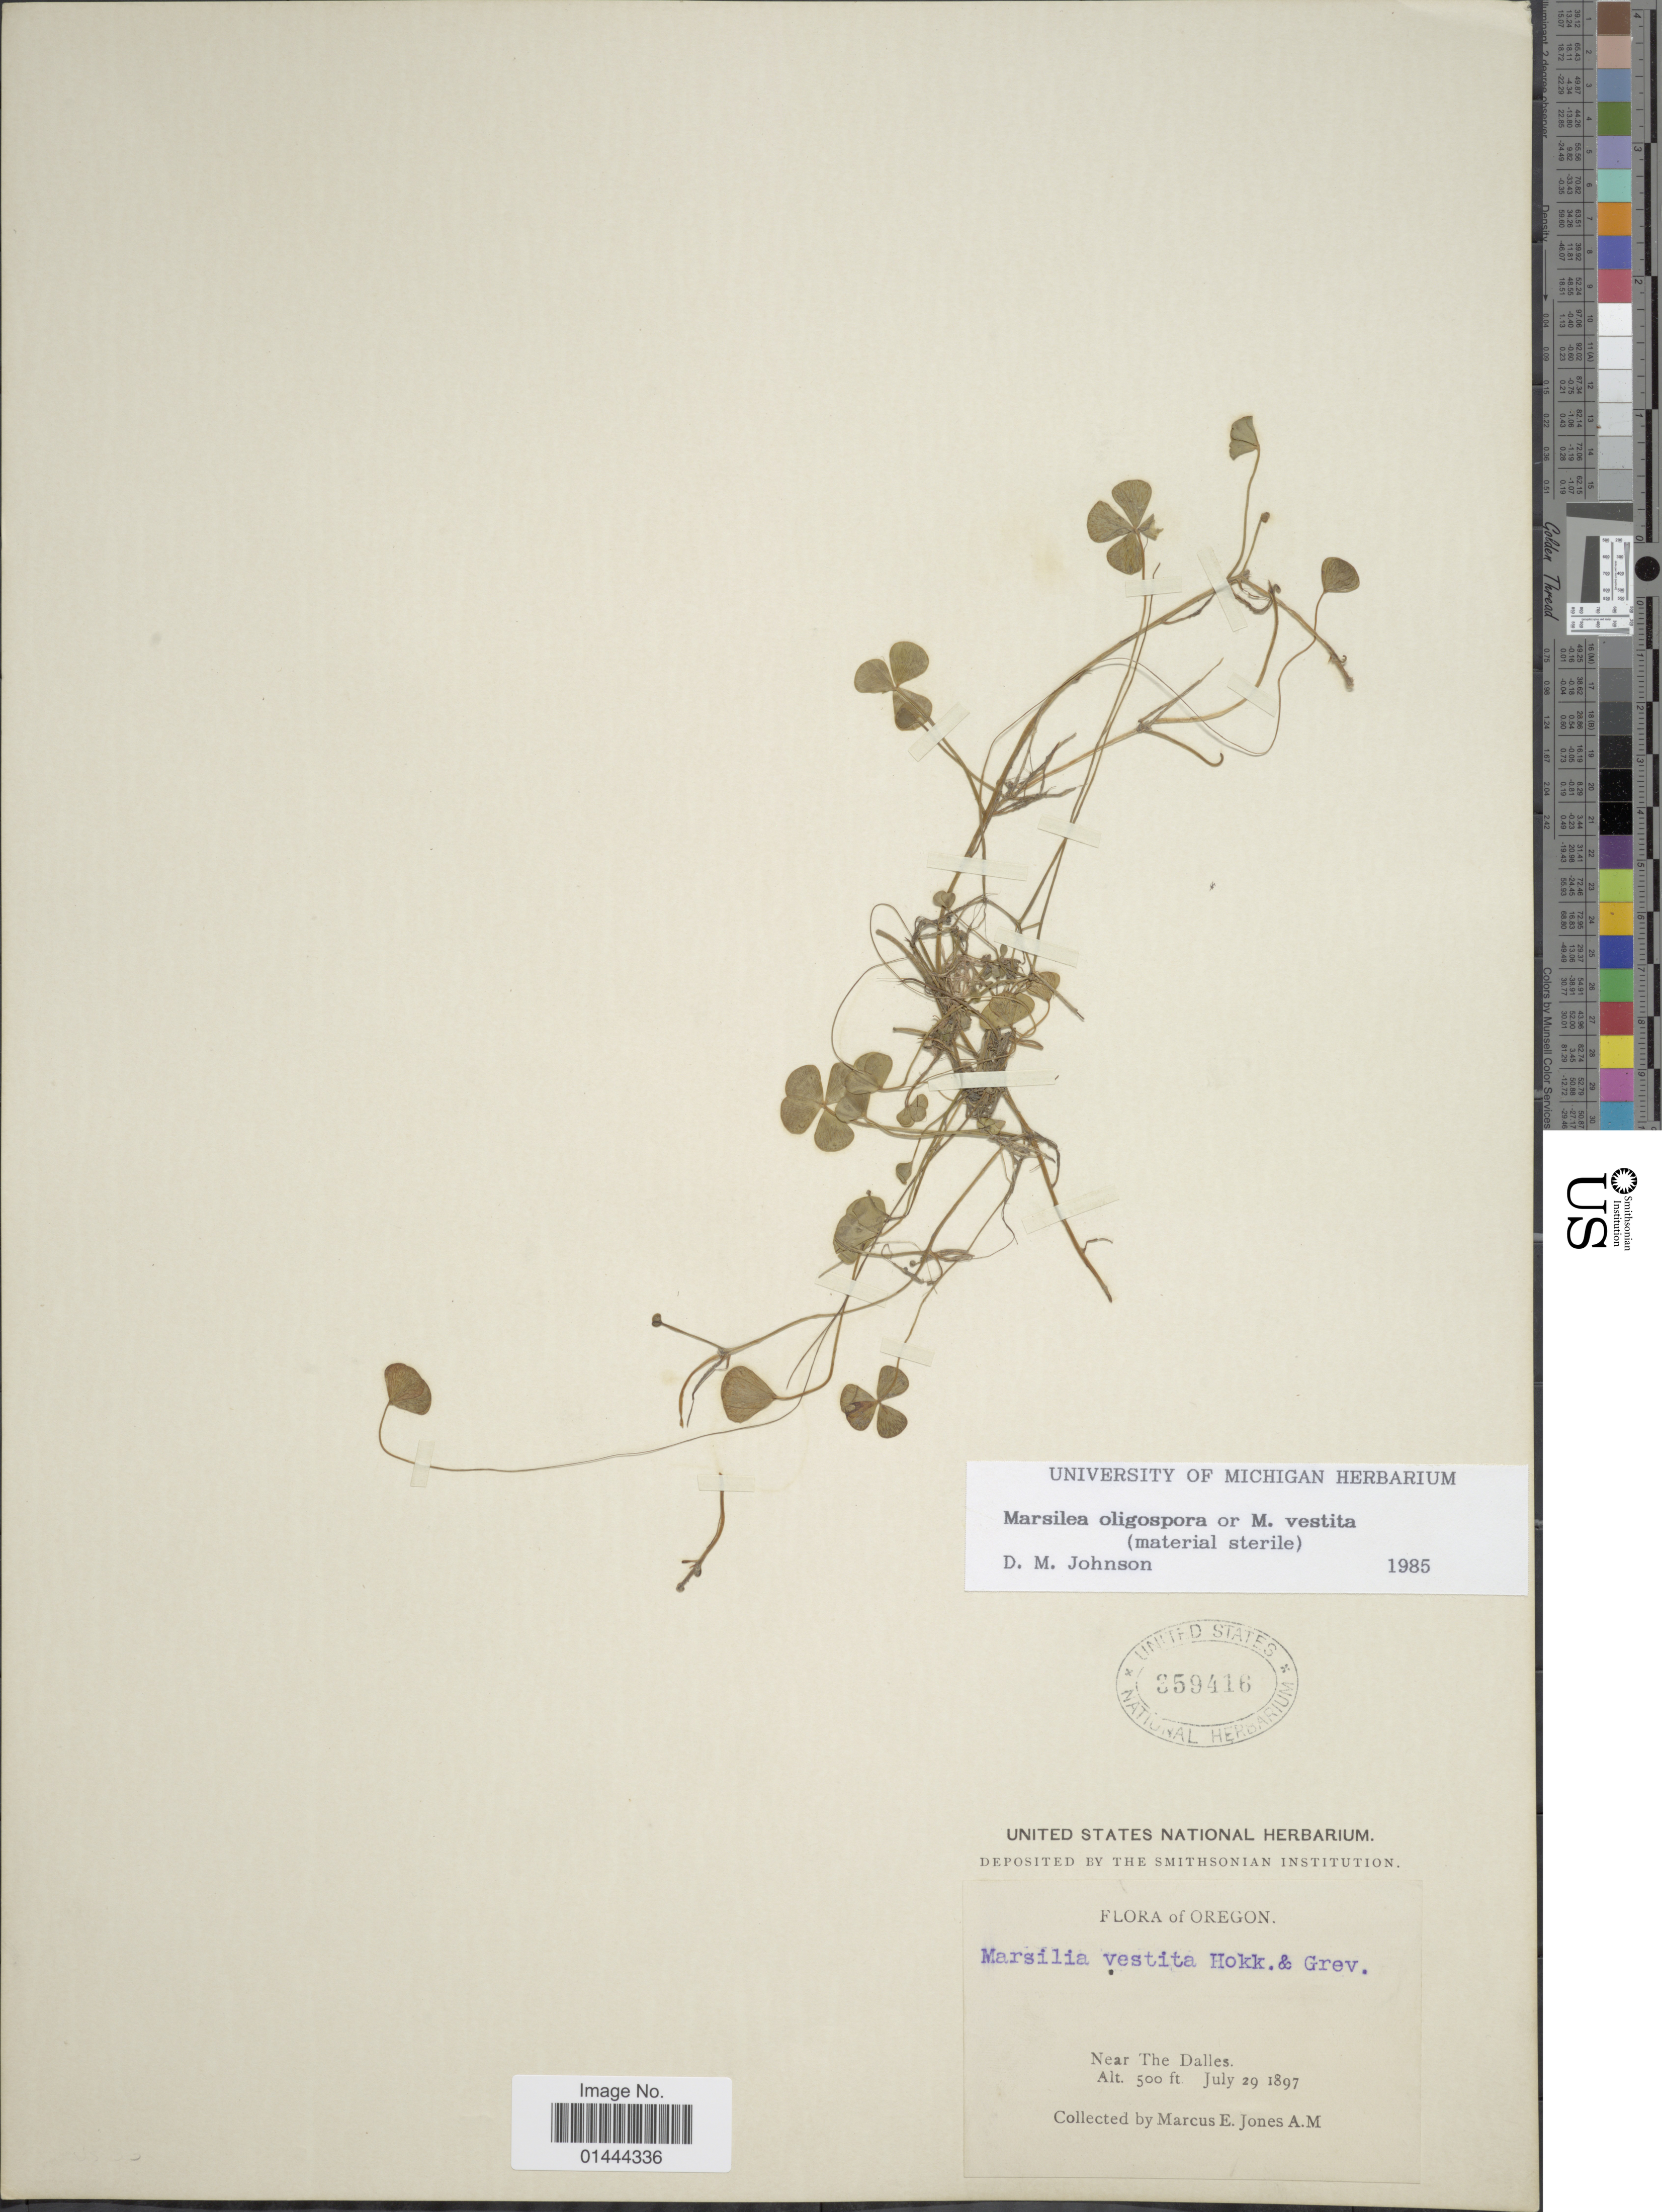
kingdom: Plantae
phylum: Tracheophyta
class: Polypodiopsida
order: Salviniales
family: Marsileaceae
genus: Marsilea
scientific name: Marsilea vestita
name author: Hook. & Grev.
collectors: M. E. Jones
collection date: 1897-07-29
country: United States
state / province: Oregon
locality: Near the Dalles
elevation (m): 152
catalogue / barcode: US 359416